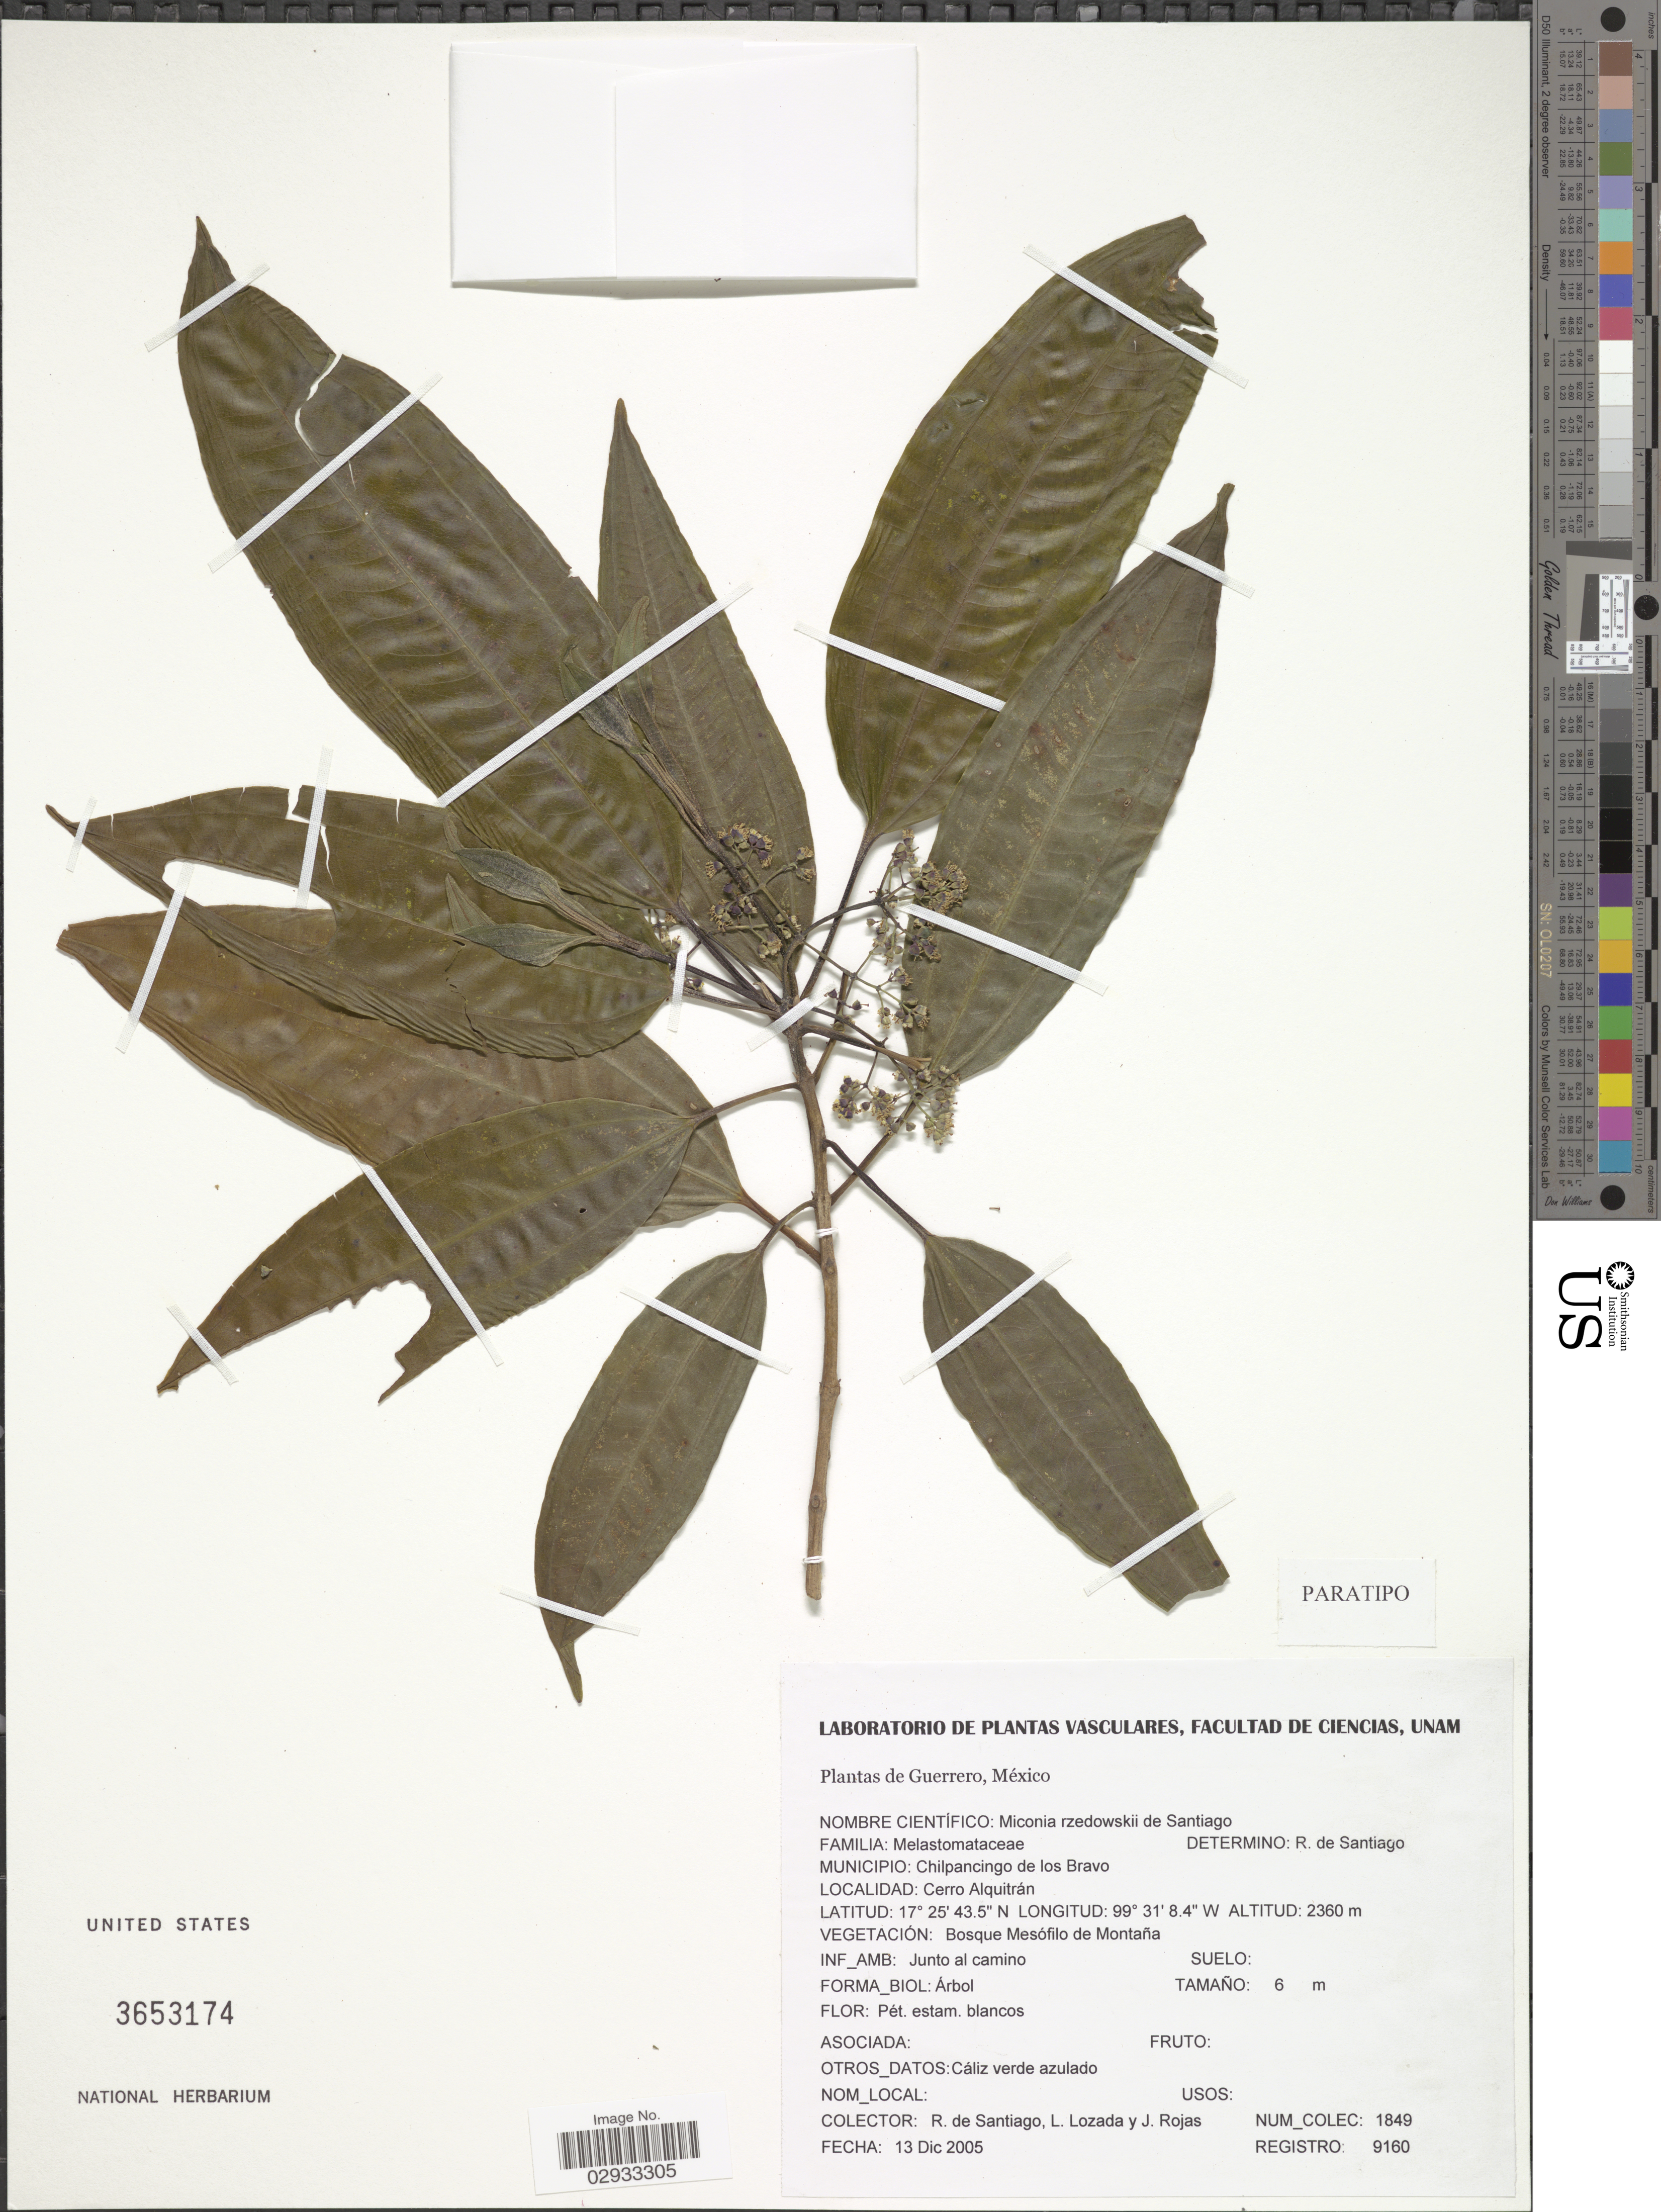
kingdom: Plantae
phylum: Tracheophyta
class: Magnoliopsida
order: Myrtales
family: Melastomataceae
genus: Miconia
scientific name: Miconia rzedowskii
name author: de Santiago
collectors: R. Santiago, L. Lozada & J. Rojas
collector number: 1849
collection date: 2005-12-13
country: Mexico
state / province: Guerrero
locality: Municipio: Chilpancingo de los Bravo. Cerro Alquitrán.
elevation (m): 2360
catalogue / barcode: US 3653174